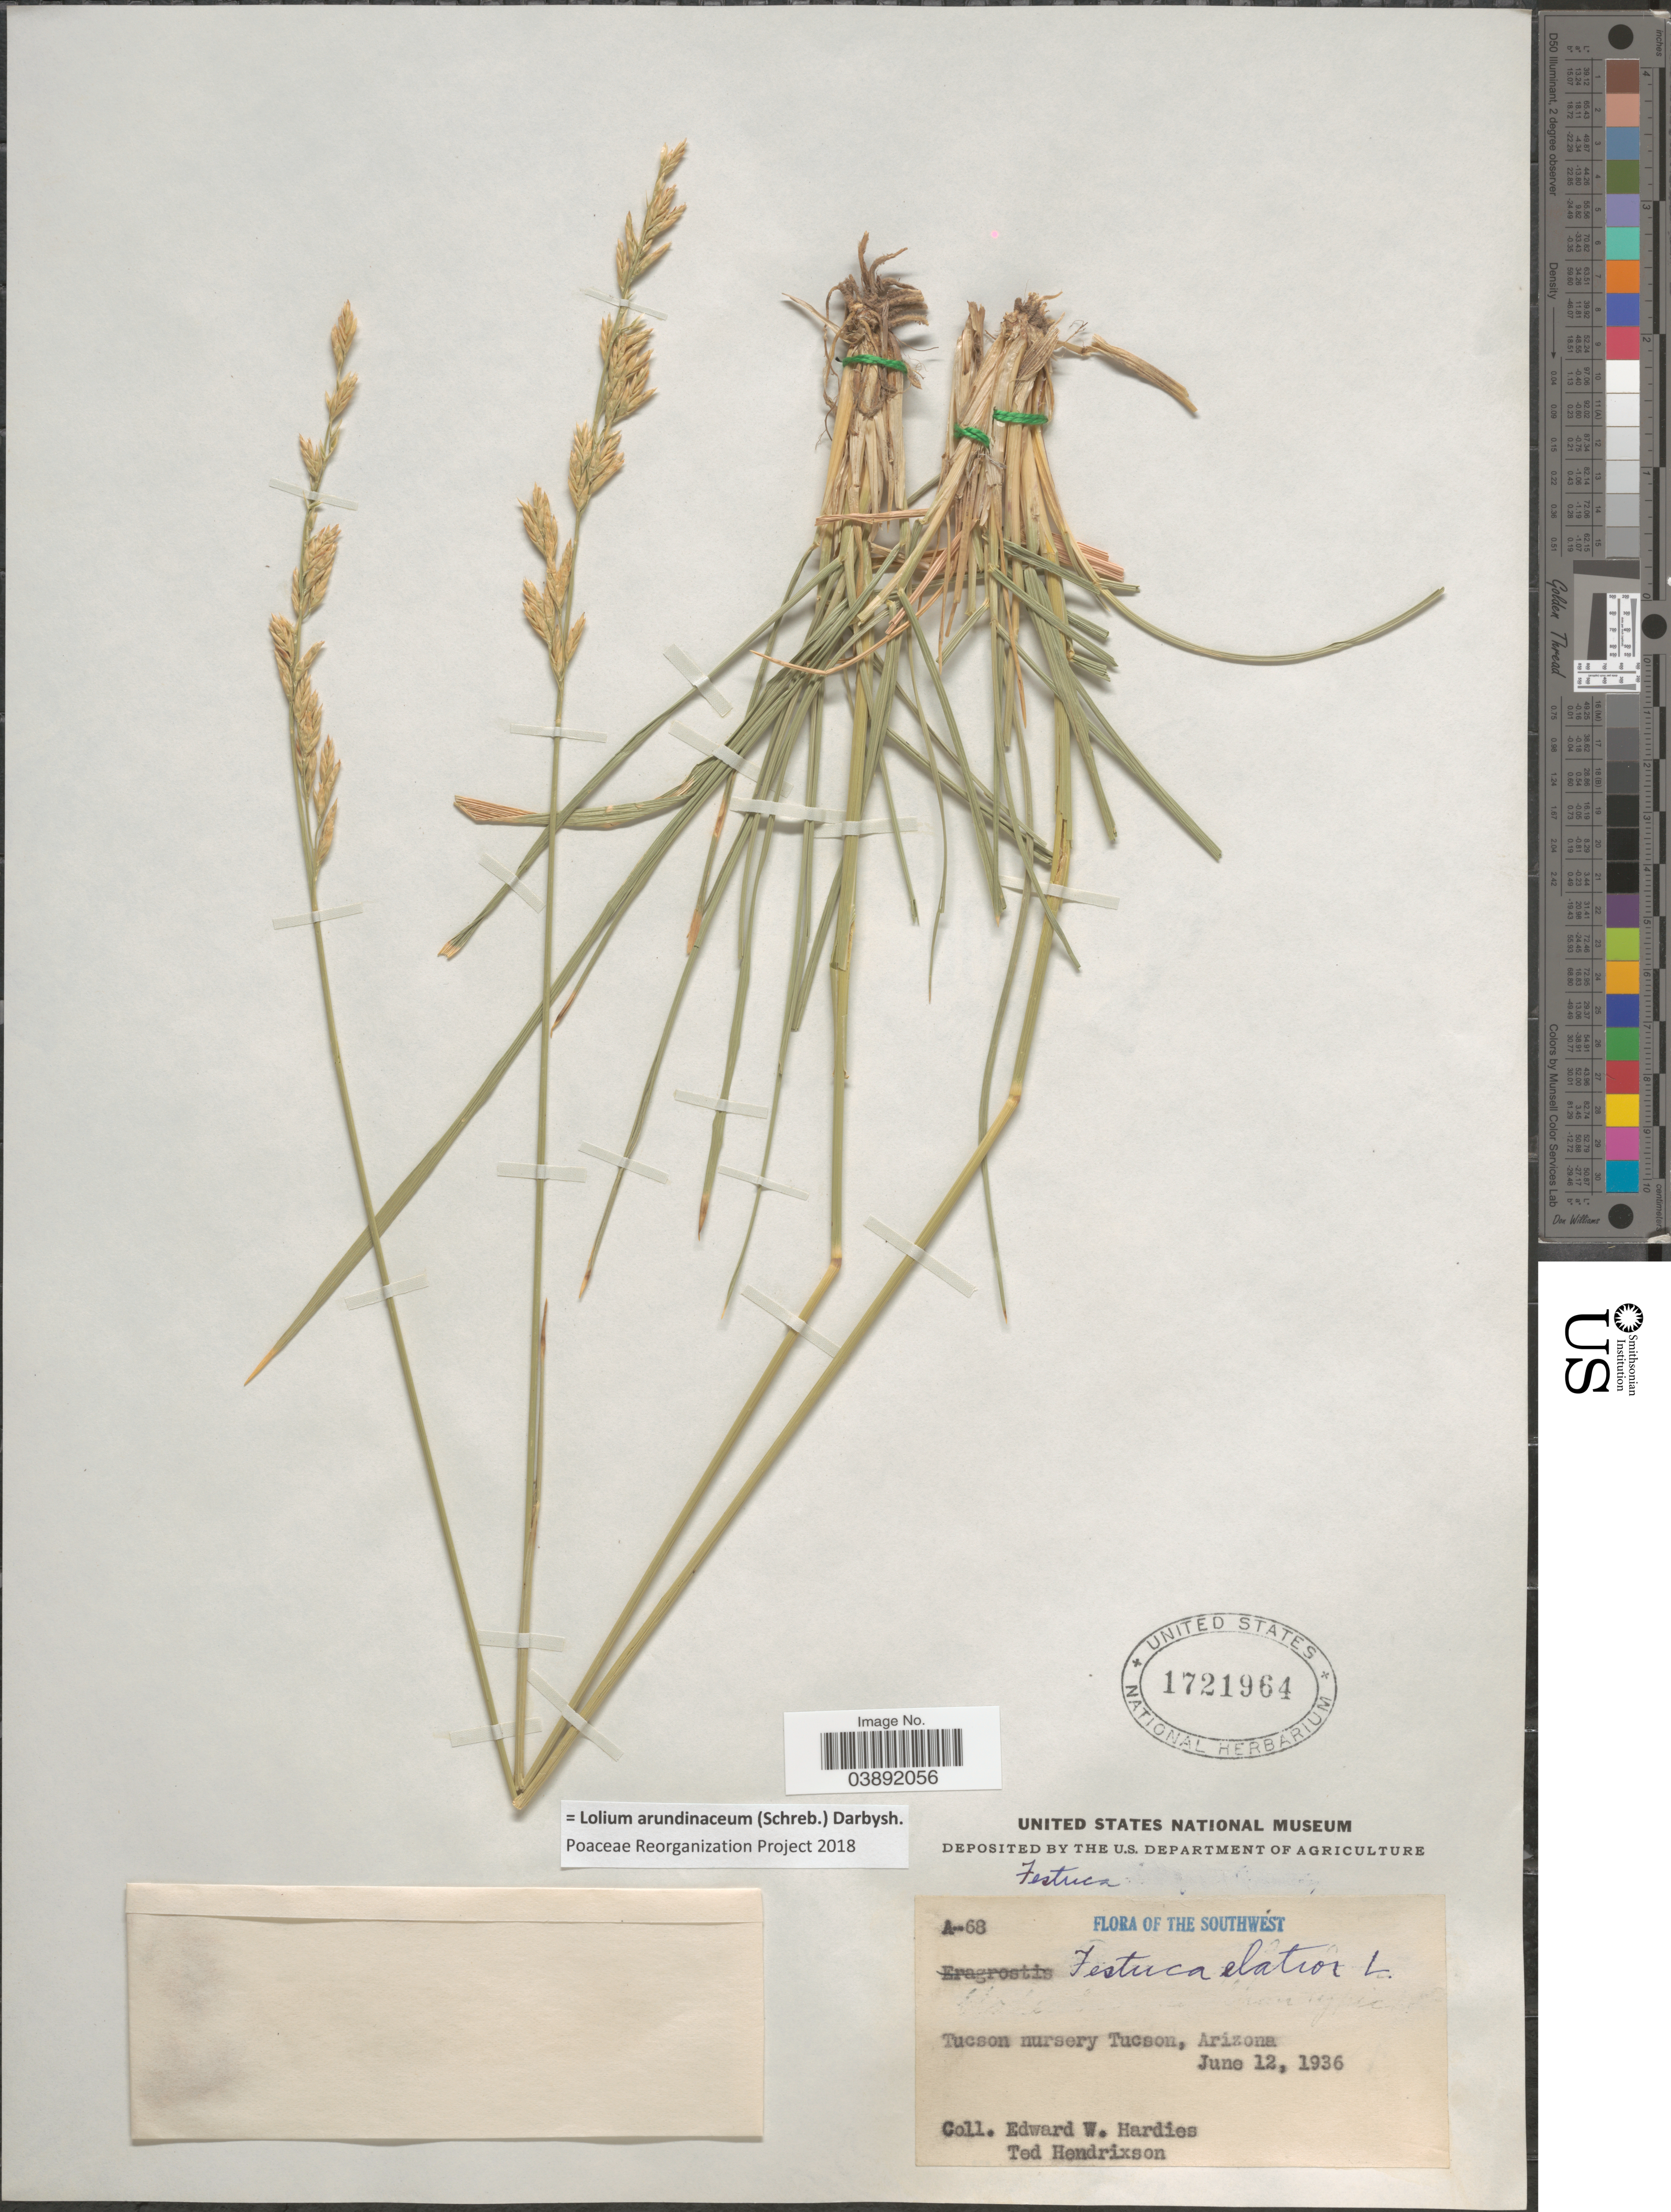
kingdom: Plantae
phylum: Tracheophyta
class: Liliopsida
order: Poales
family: Poaceae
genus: Lolium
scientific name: Lolium arundinaceum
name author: (Schreb.) Darbysh.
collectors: E. Hardies & T. Hendrixson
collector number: A-68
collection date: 1936-06-12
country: United States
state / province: Arizona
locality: The Southwest. Tucson nursery Tucson.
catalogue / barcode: US 1721964